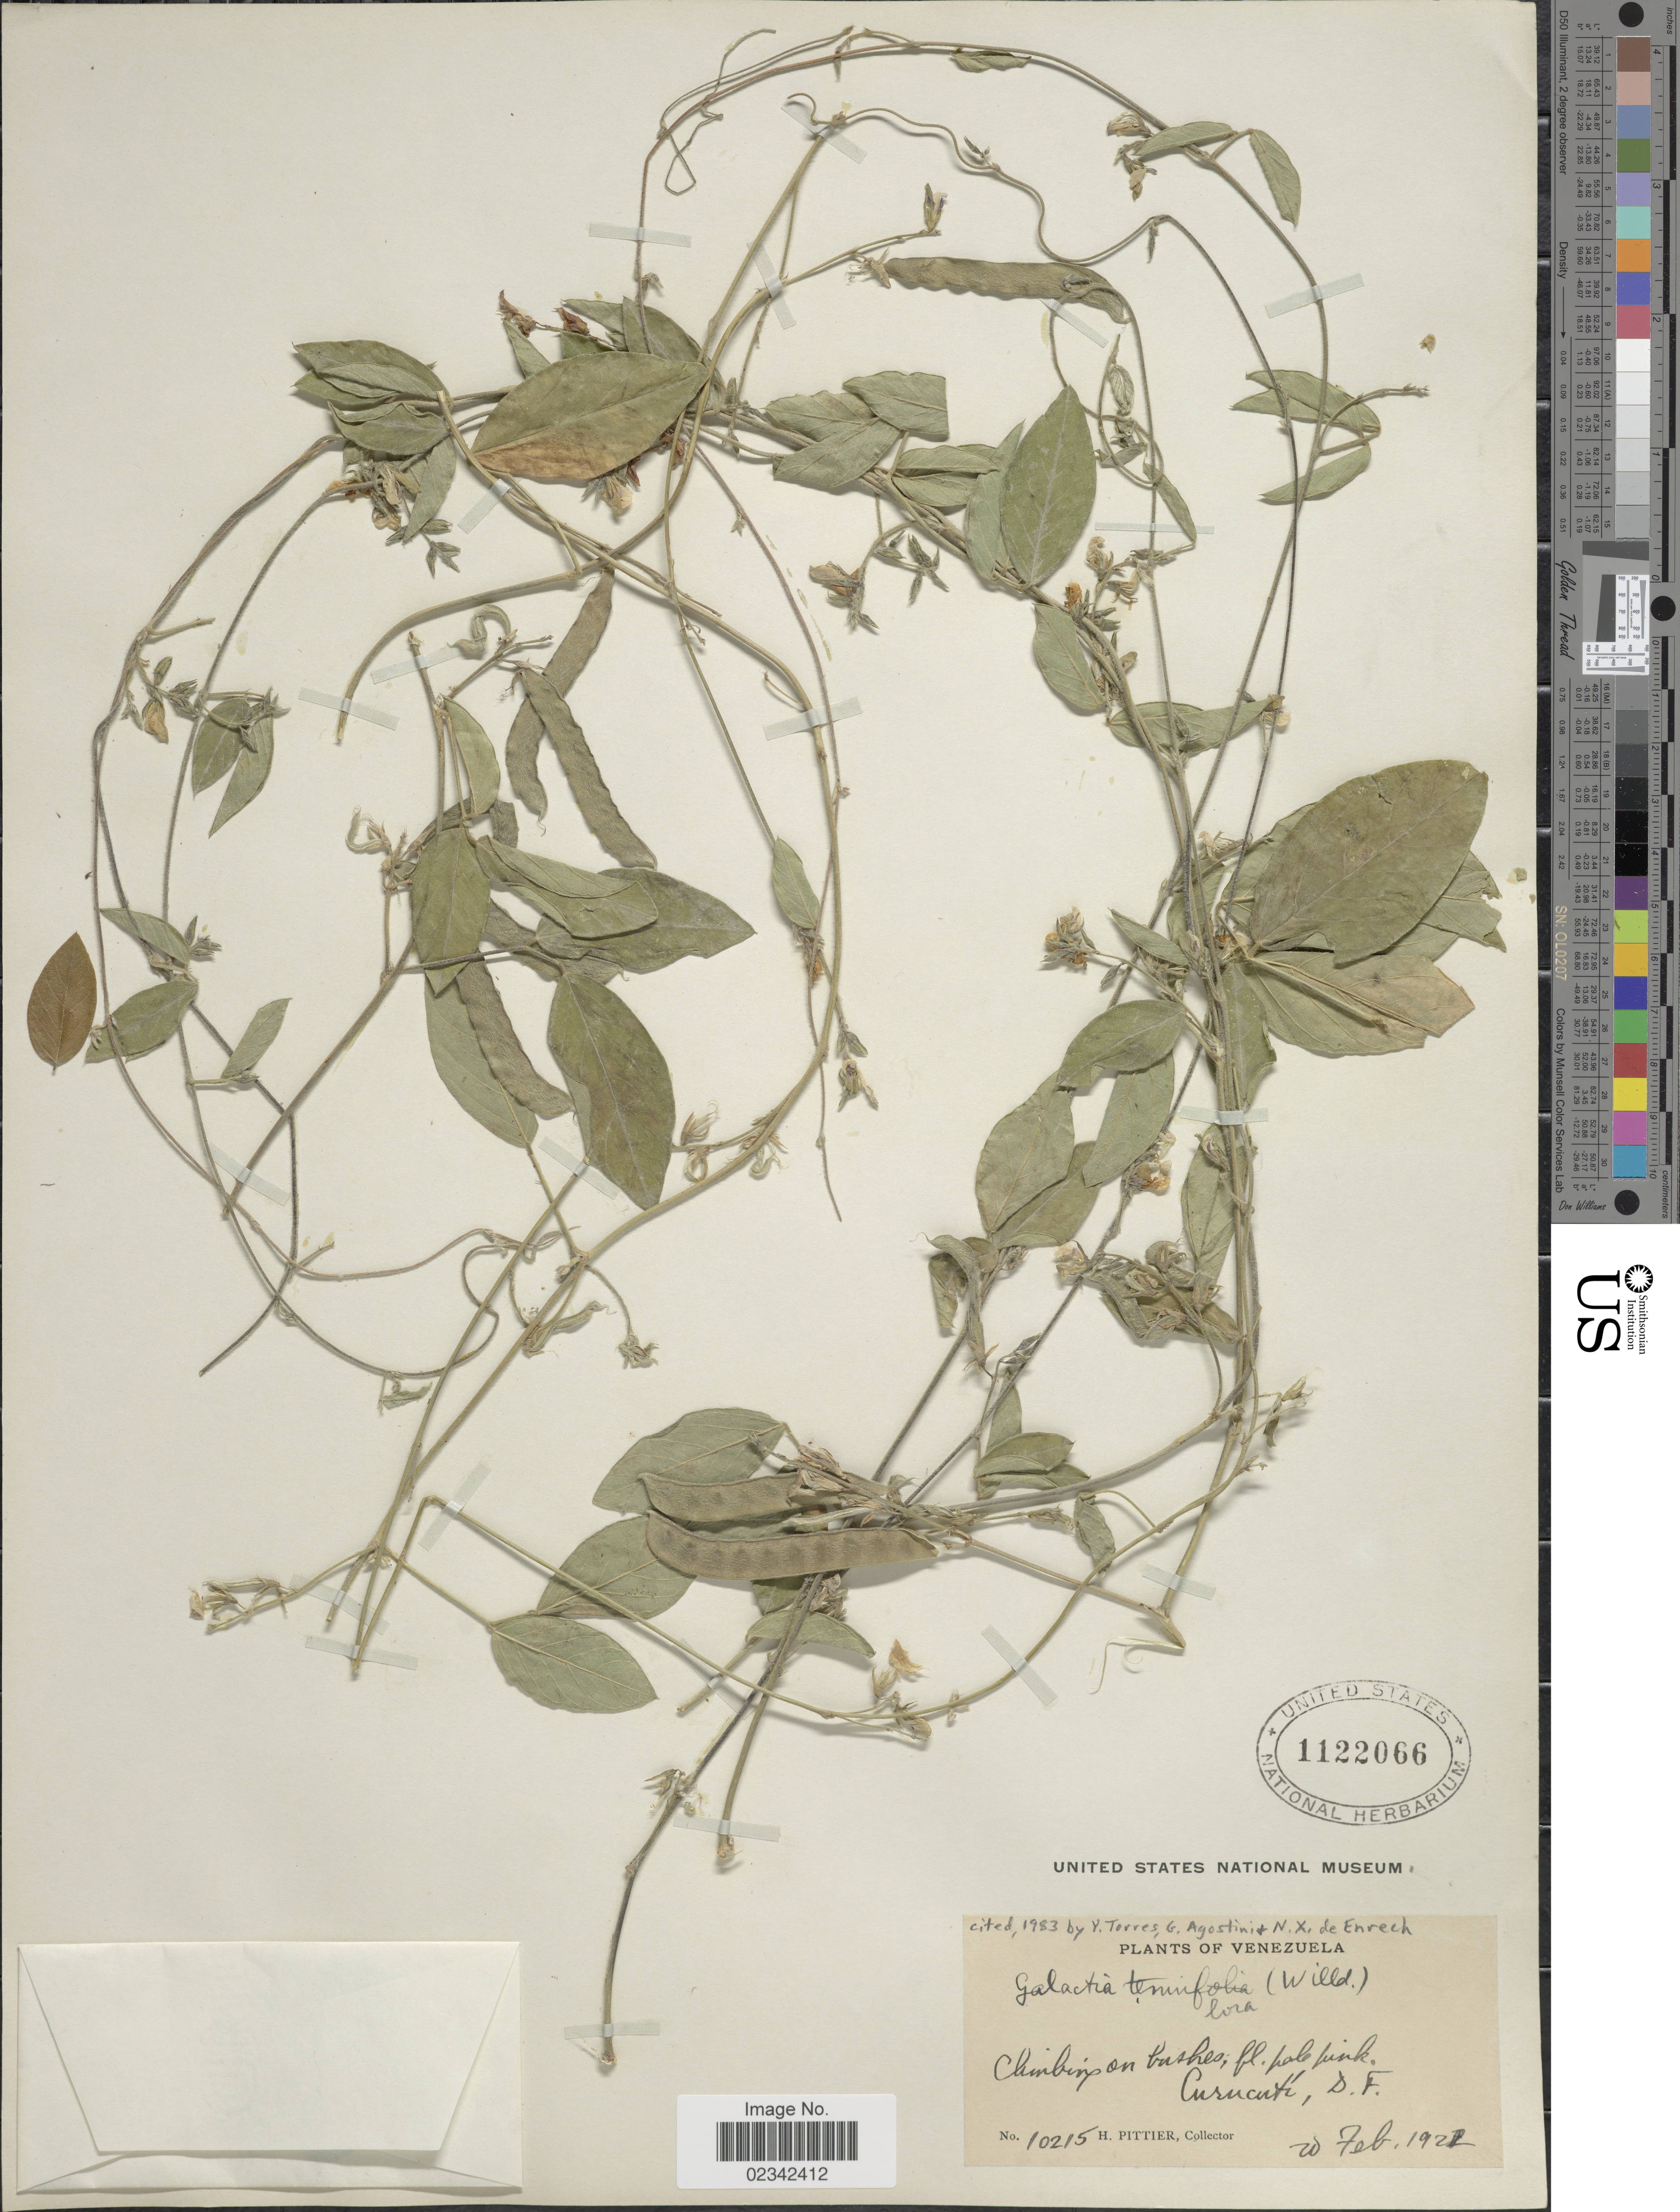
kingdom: Plantae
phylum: Tracheophyta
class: Magnoliopsida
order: Fabales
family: Fabaceae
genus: Galactia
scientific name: Galactia striata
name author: (Jacq.) Urb.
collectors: H. F. Pittier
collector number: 10215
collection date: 1921-02-20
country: Venezuela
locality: Curucuti, D.F.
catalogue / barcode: US 1122066